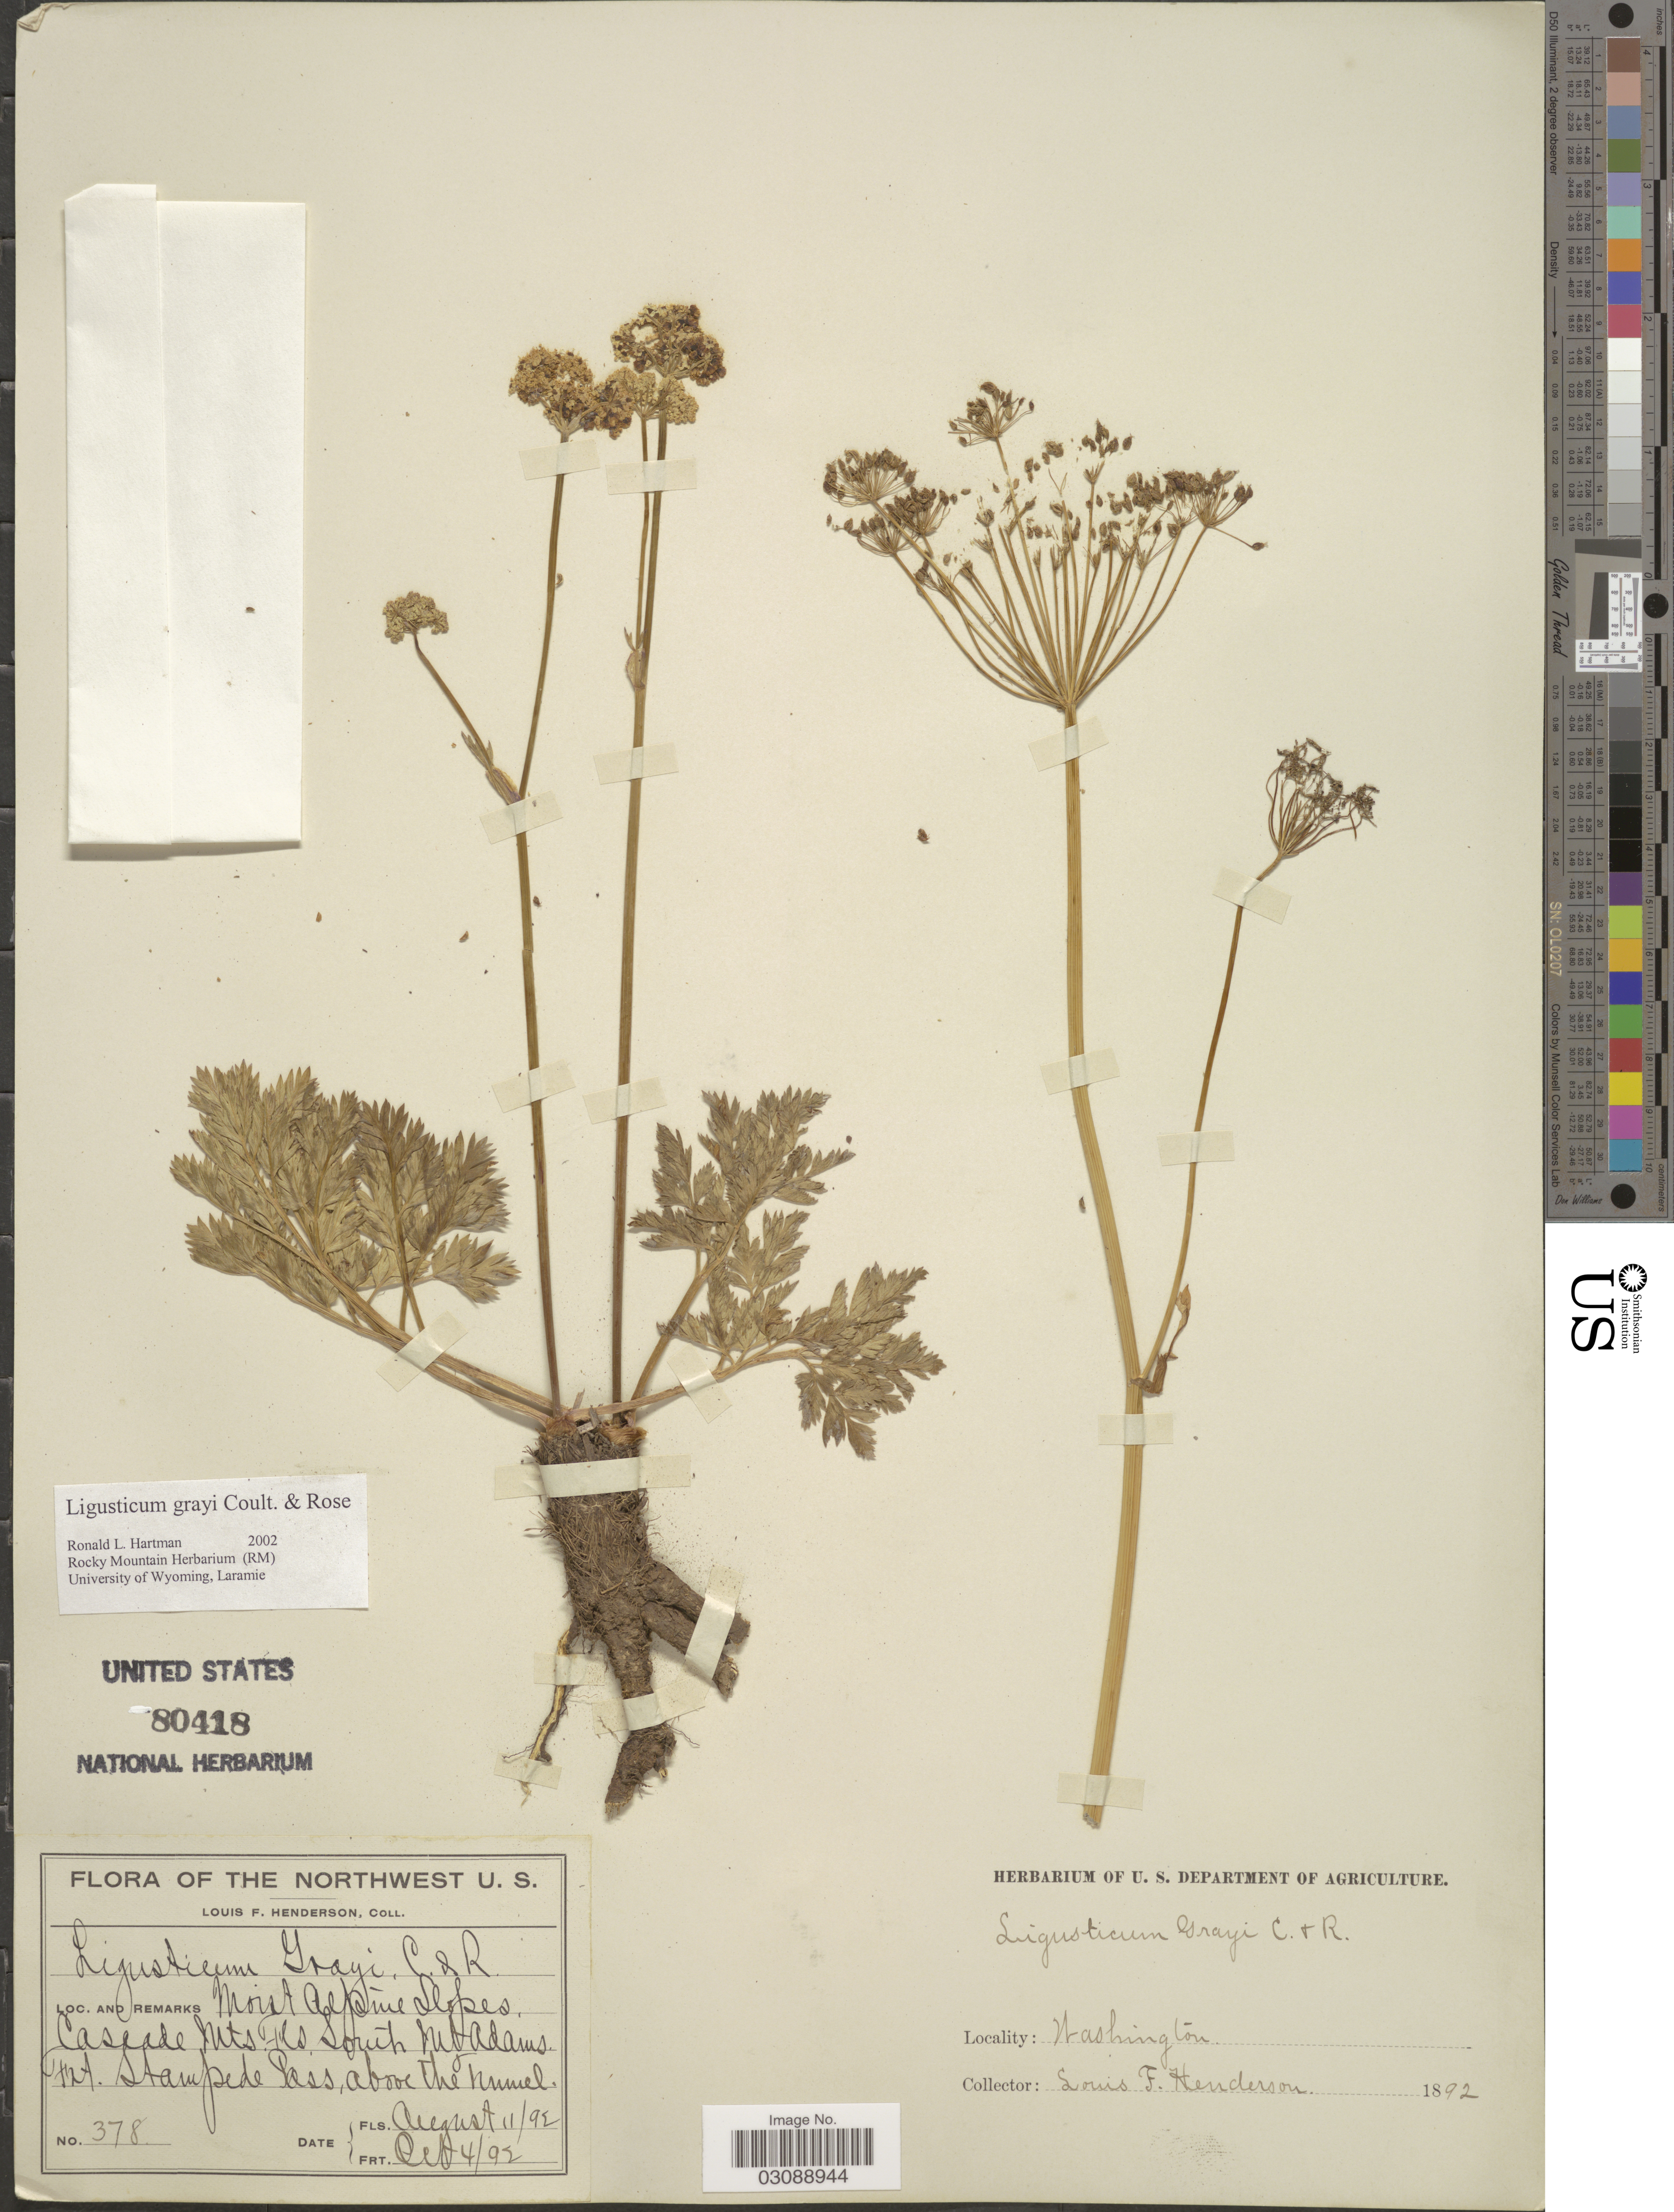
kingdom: Plantae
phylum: Tracheophyta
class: Magnoliopsida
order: Apiales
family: Apiaceae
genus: Ligusticum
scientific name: Ligusticum grayi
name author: J.M. Coult. & Rose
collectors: L. Henderson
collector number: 378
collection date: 1892-08-11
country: United States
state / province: Washington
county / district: Yakima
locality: Moist Alpine Slopes. Cascade Mts. Fls. South Mt. Adams. Stampede Pass, above the tunnel.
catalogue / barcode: US 80418